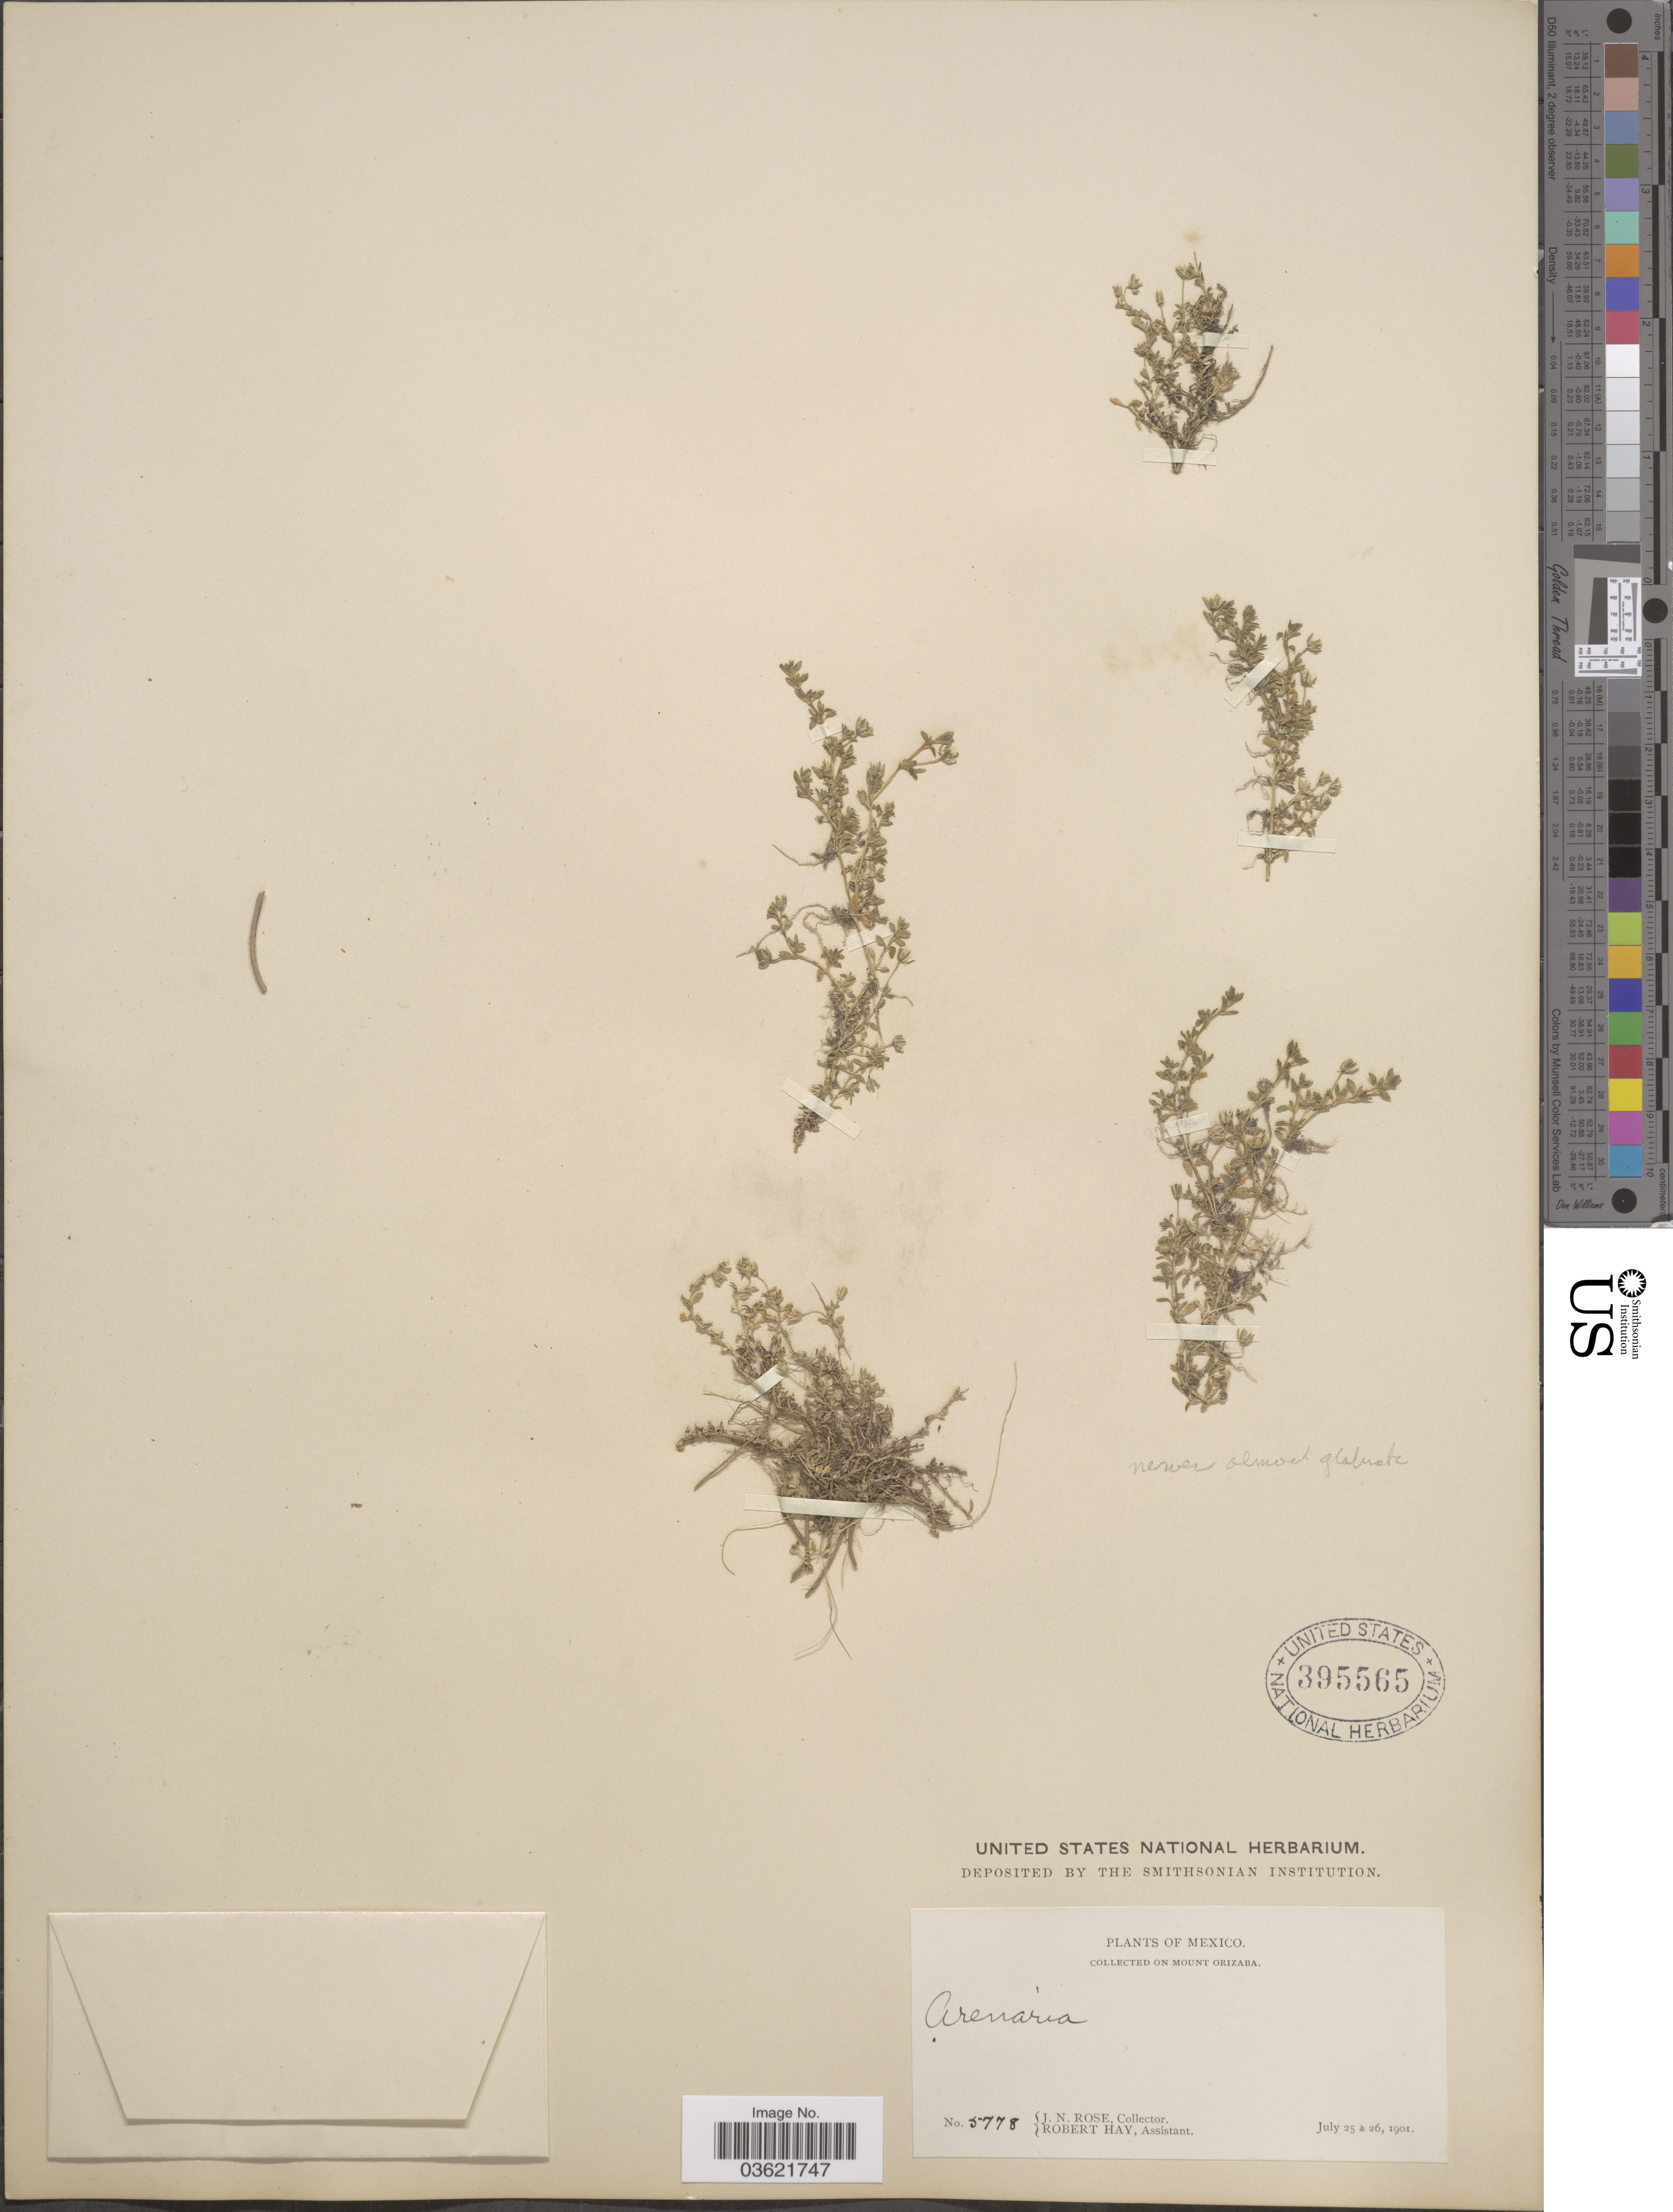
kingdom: Plantae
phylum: Tracheophyta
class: Magnoliopsida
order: Caryophyllales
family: Caryophyllaceae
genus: Arenaria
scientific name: Arenaria sp.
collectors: J. N. Rose & R. Hay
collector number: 5778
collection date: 1901-07-25/1901-07-26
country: Mexico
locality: On Mount Orizaba.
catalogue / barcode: US 395565